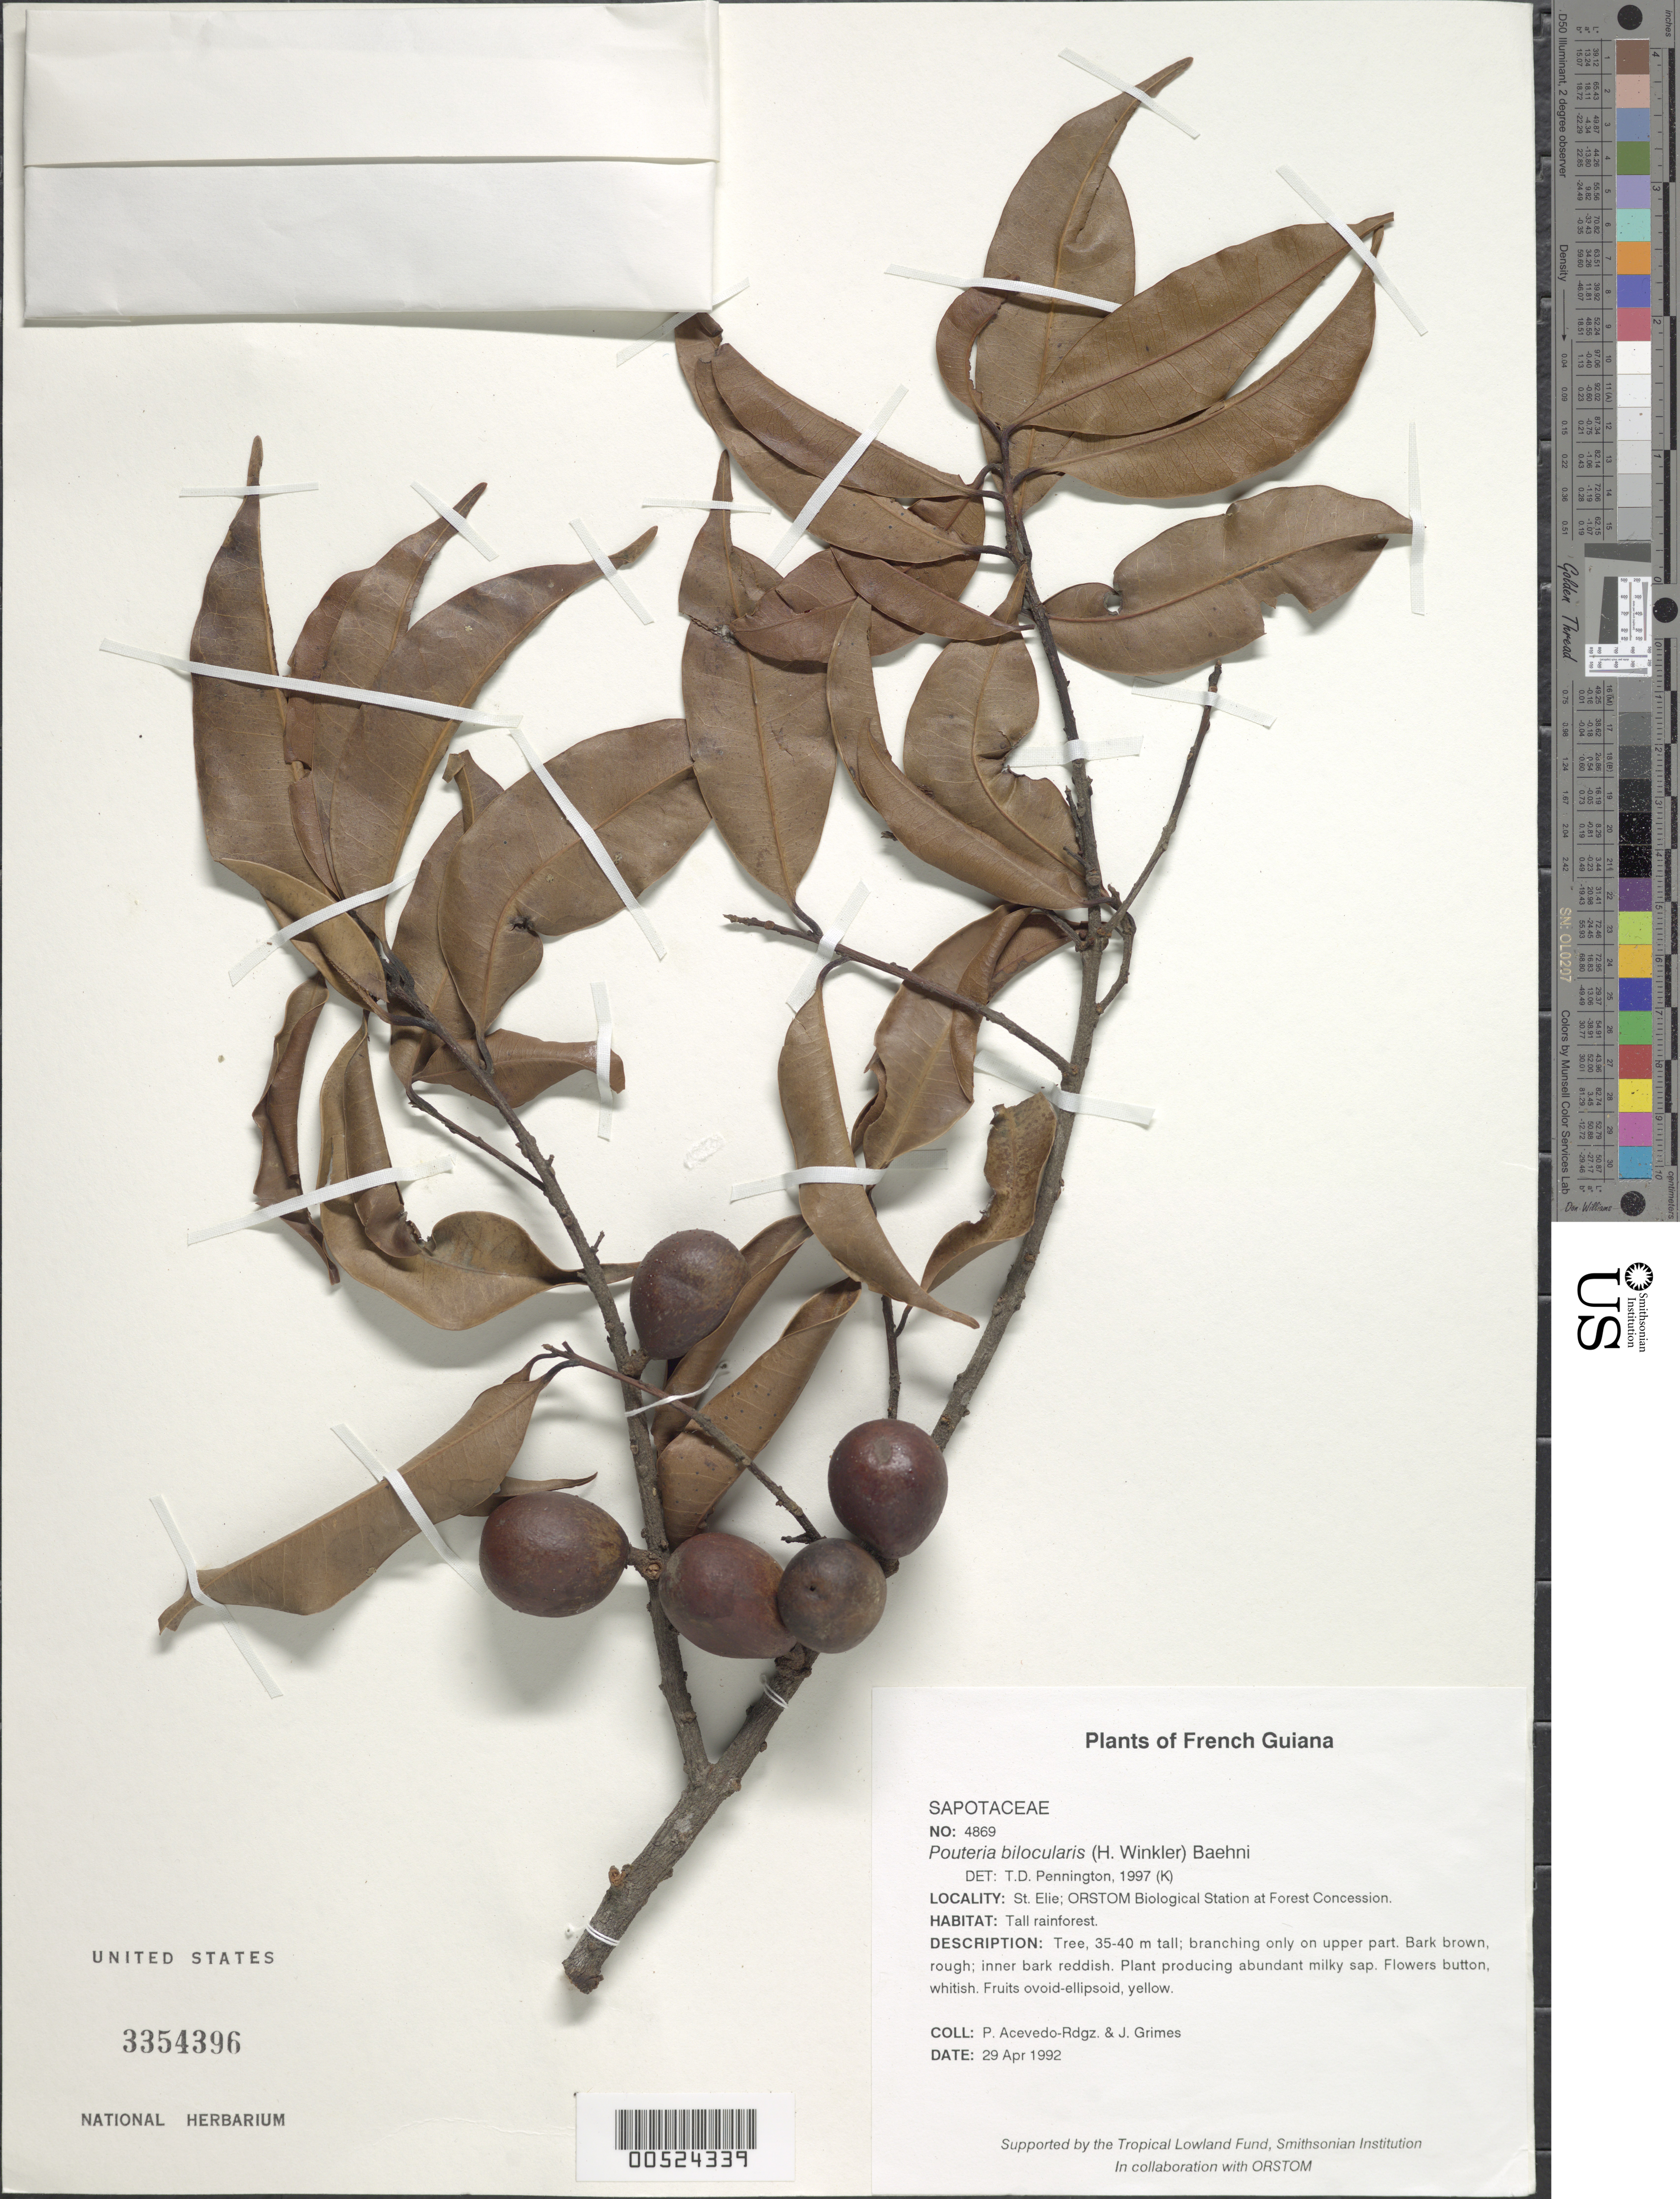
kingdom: Plantae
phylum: Tracheophyta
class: Magnoliopsida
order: Ericales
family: Sapotaceae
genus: Pouteria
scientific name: Pouteria bilocularis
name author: (H.J.P. Winkl.) Baehni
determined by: Pennington, T. D., (K)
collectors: P. Acevedo-Rodr. & J. Grimes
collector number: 4869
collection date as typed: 29 Apr 1992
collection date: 1992-04-29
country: French Guiana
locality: St. Elie; ORSTOM Biological Station at Forest Concession.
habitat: Tall rainforest.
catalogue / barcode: US 3354396